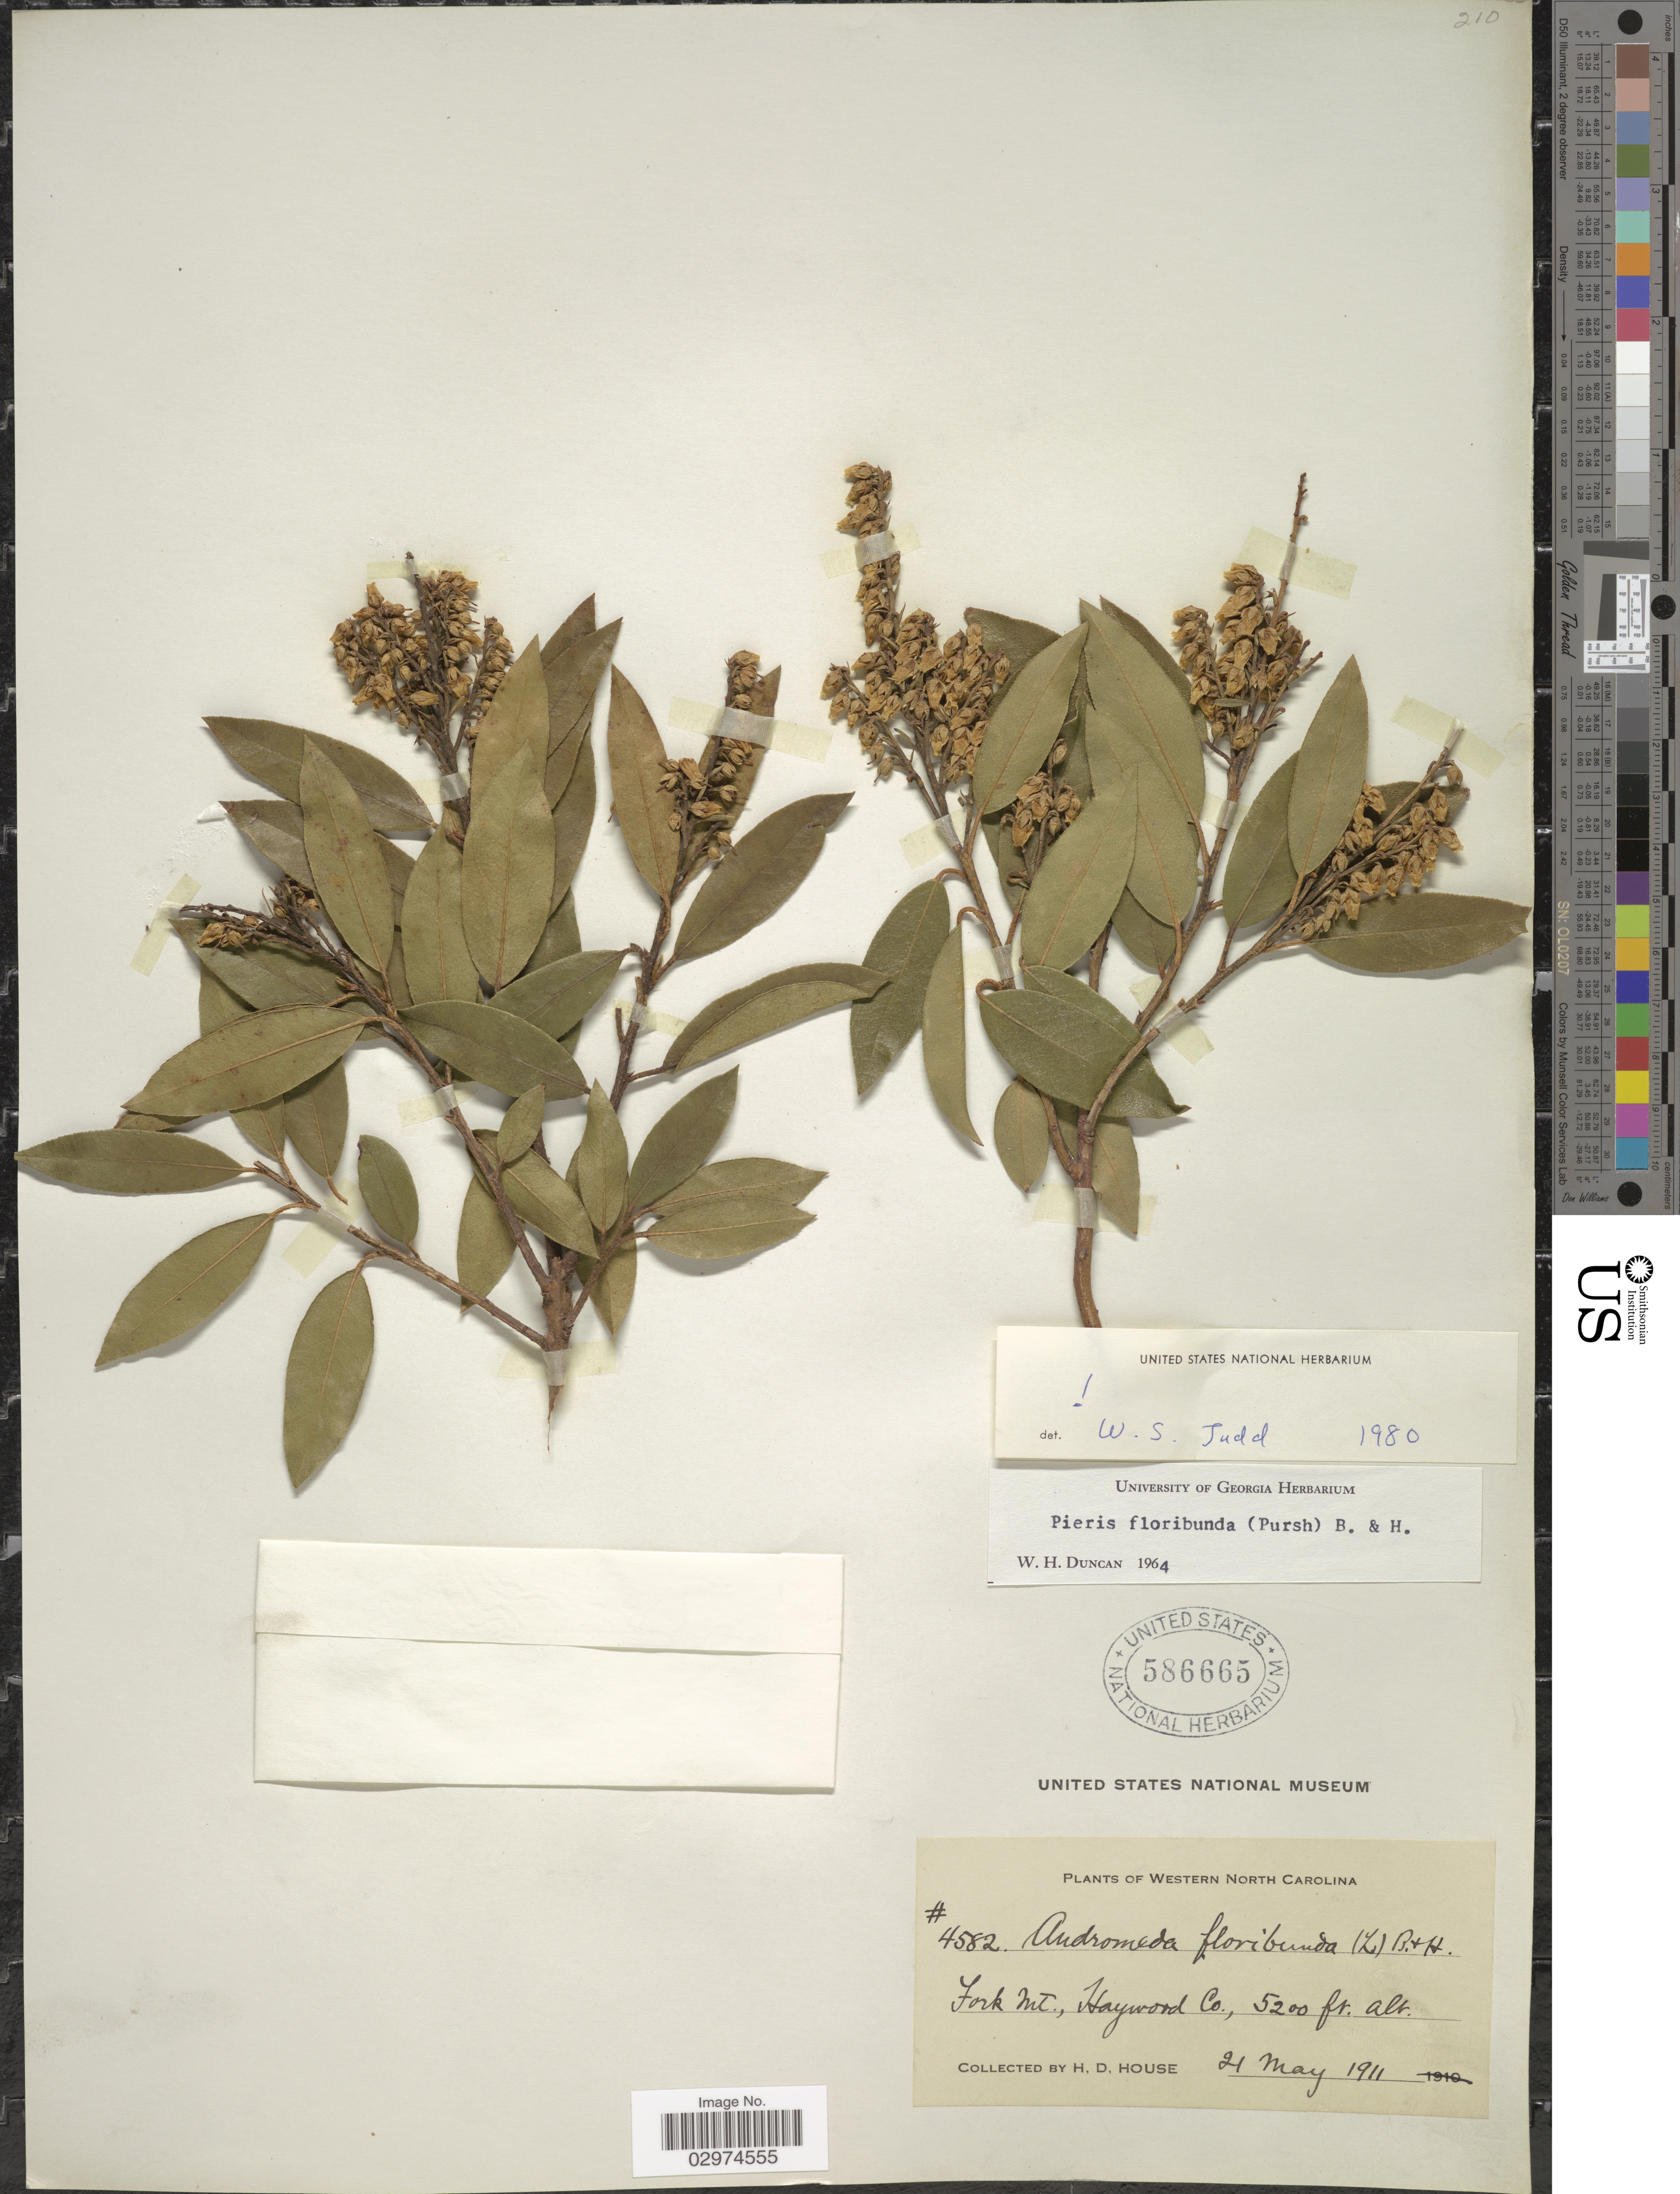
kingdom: Plantae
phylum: Tracheophyta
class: Magnoliopsida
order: Ericales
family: Ericaceae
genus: Pieris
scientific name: Pieris floribunda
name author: (Pursh) Benth. & Hook. f.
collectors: H. D. House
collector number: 4582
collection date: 1911-05-21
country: United States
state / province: North Carolina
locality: Western North Carolina, Fork Mt., Haywood Co.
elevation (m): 1585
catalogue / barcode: US 586665